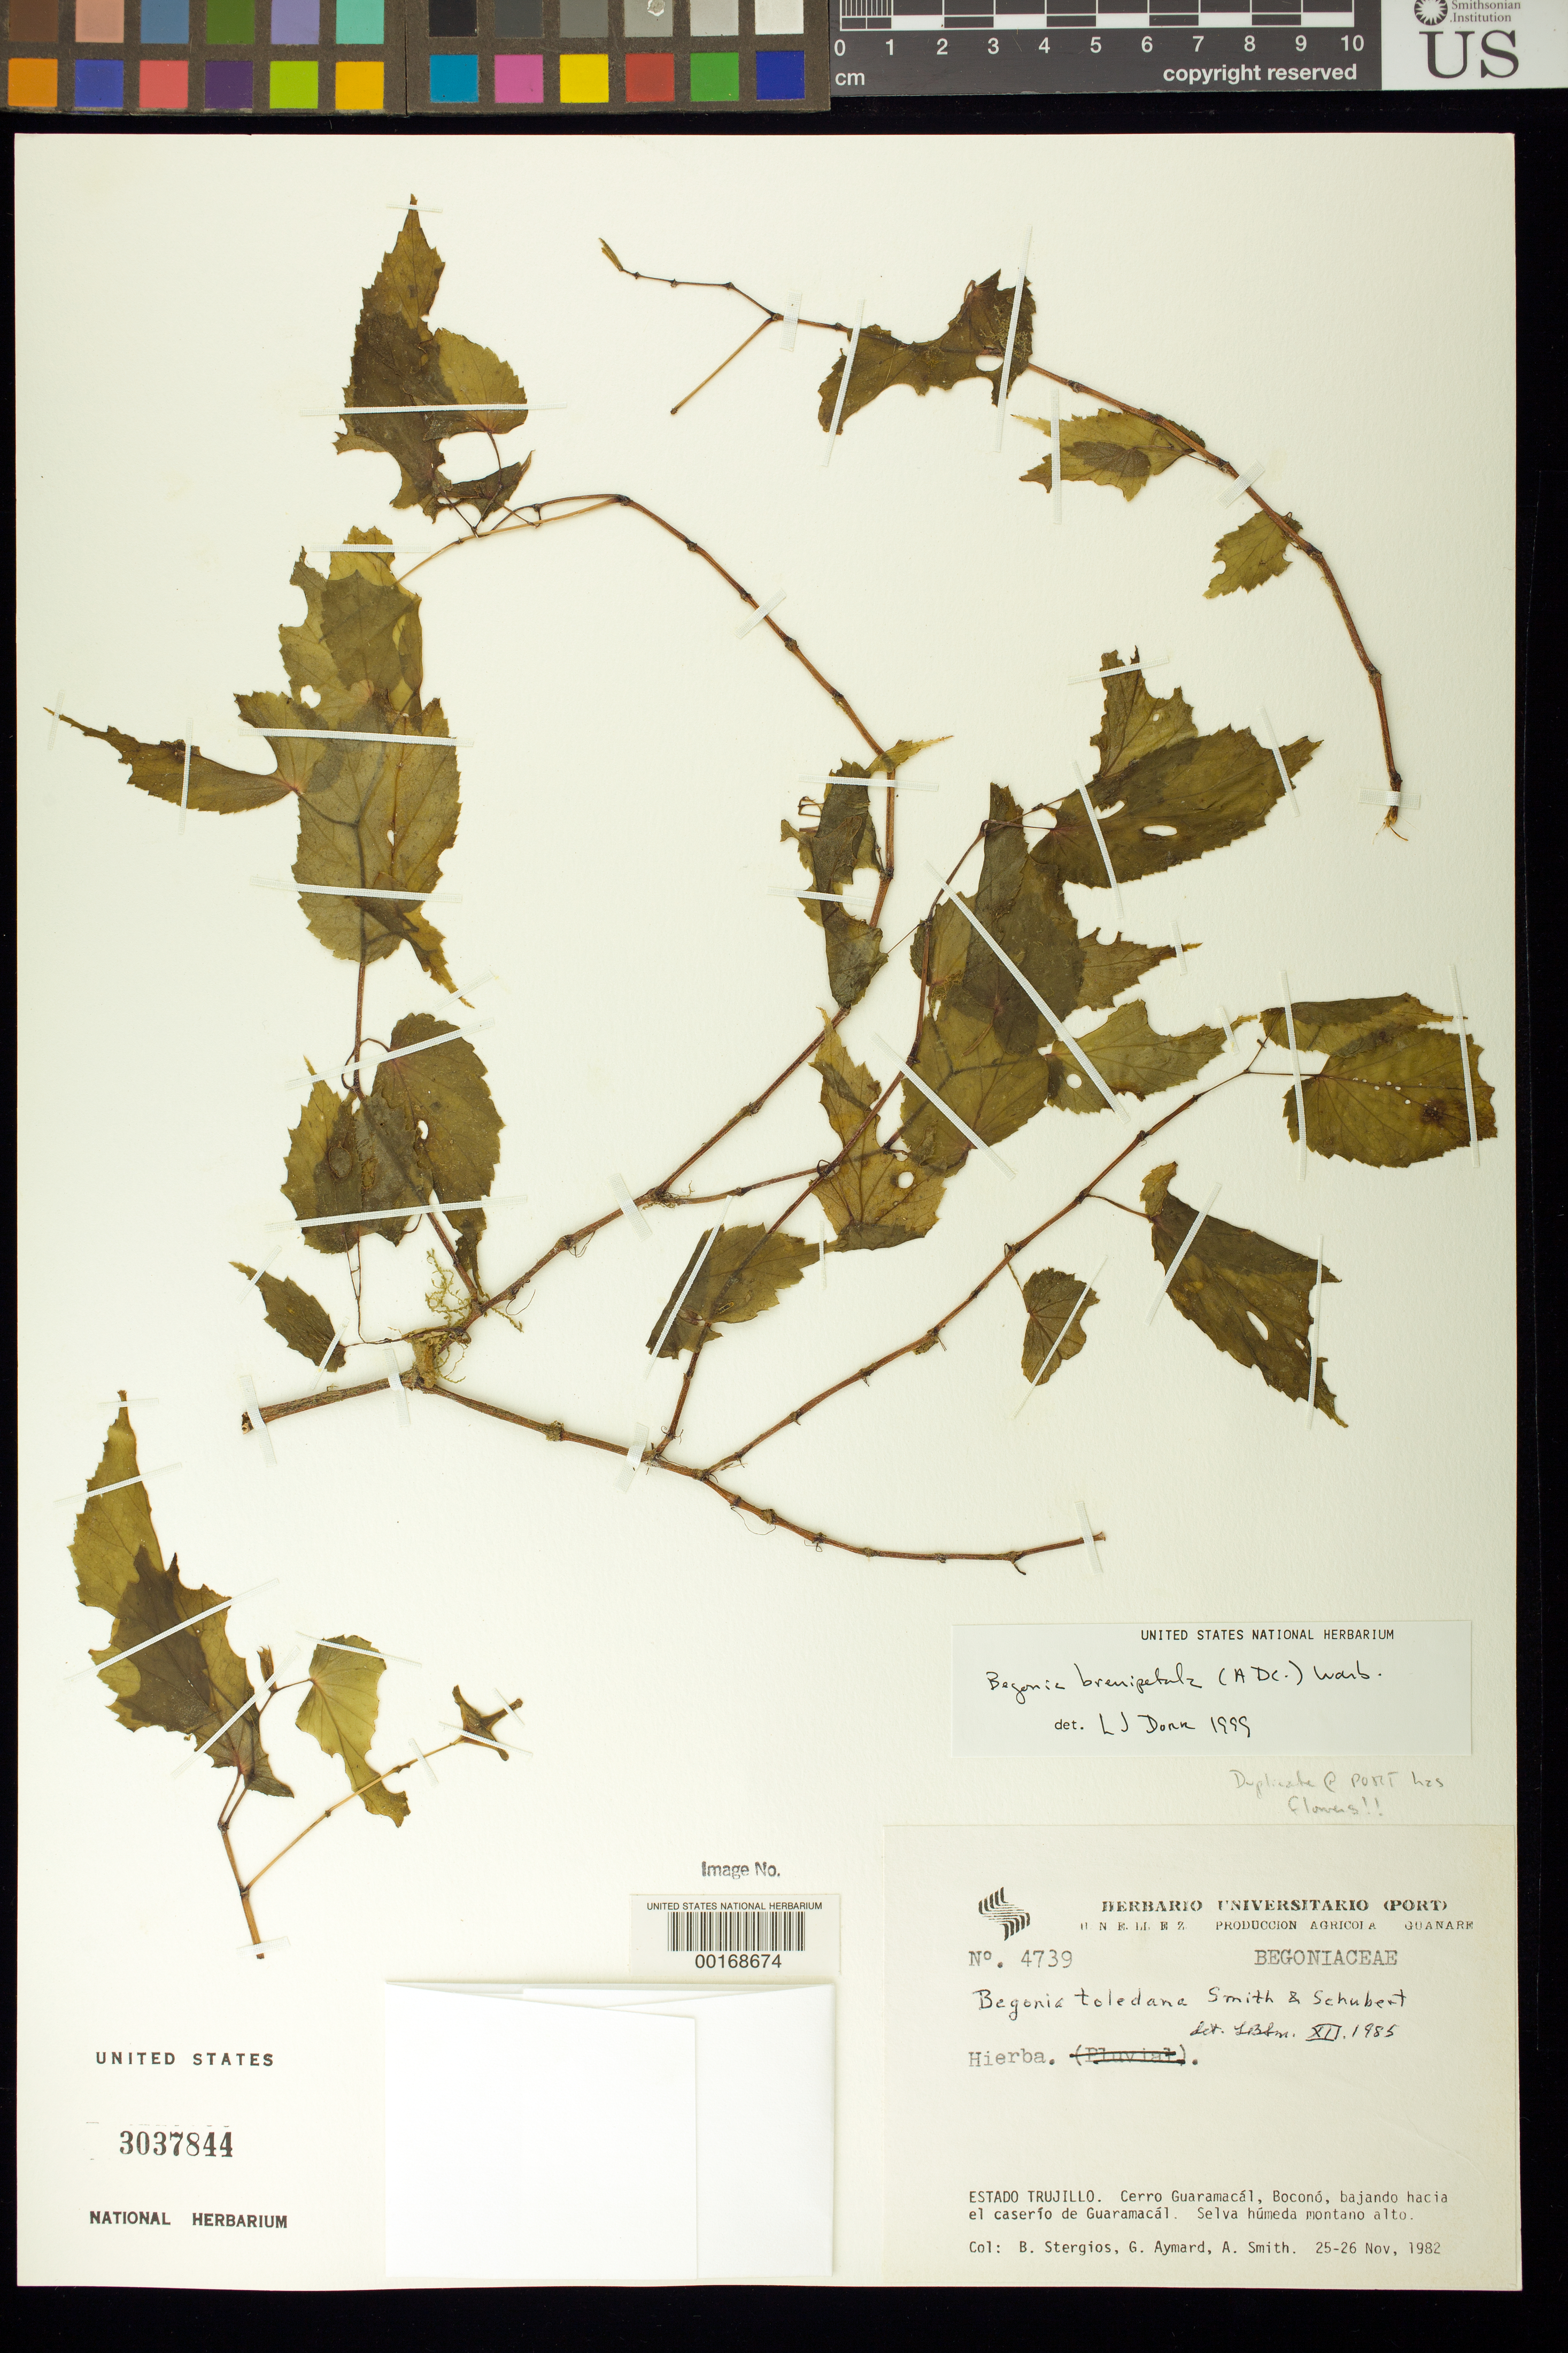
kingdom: Plantae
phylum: Tracheophyta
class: Magnoliopsida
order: Cucurbitales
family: Begoniaceae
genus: Begonia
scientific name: Begonia brevipetala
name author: (A. DC.) Warb.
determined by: Dorr, L. J., (BOT), Smithsonian Institution - National Museum of Natural History (UNITED STATES)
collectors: B. G. Stergios, G. A. Aymard & A. Smith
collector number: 4739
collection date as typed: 25 Nov 1982 to 26 Nov 1982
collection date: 1982-11-25/1982-11-26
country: Venezuela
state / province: Trujillo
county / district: Boconó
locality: Cerro Guaramacal, bajando hacia el caserío de Guaramacal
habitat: Selva húmeda montano alto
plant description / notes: PORT, US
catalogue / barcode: US 3037844